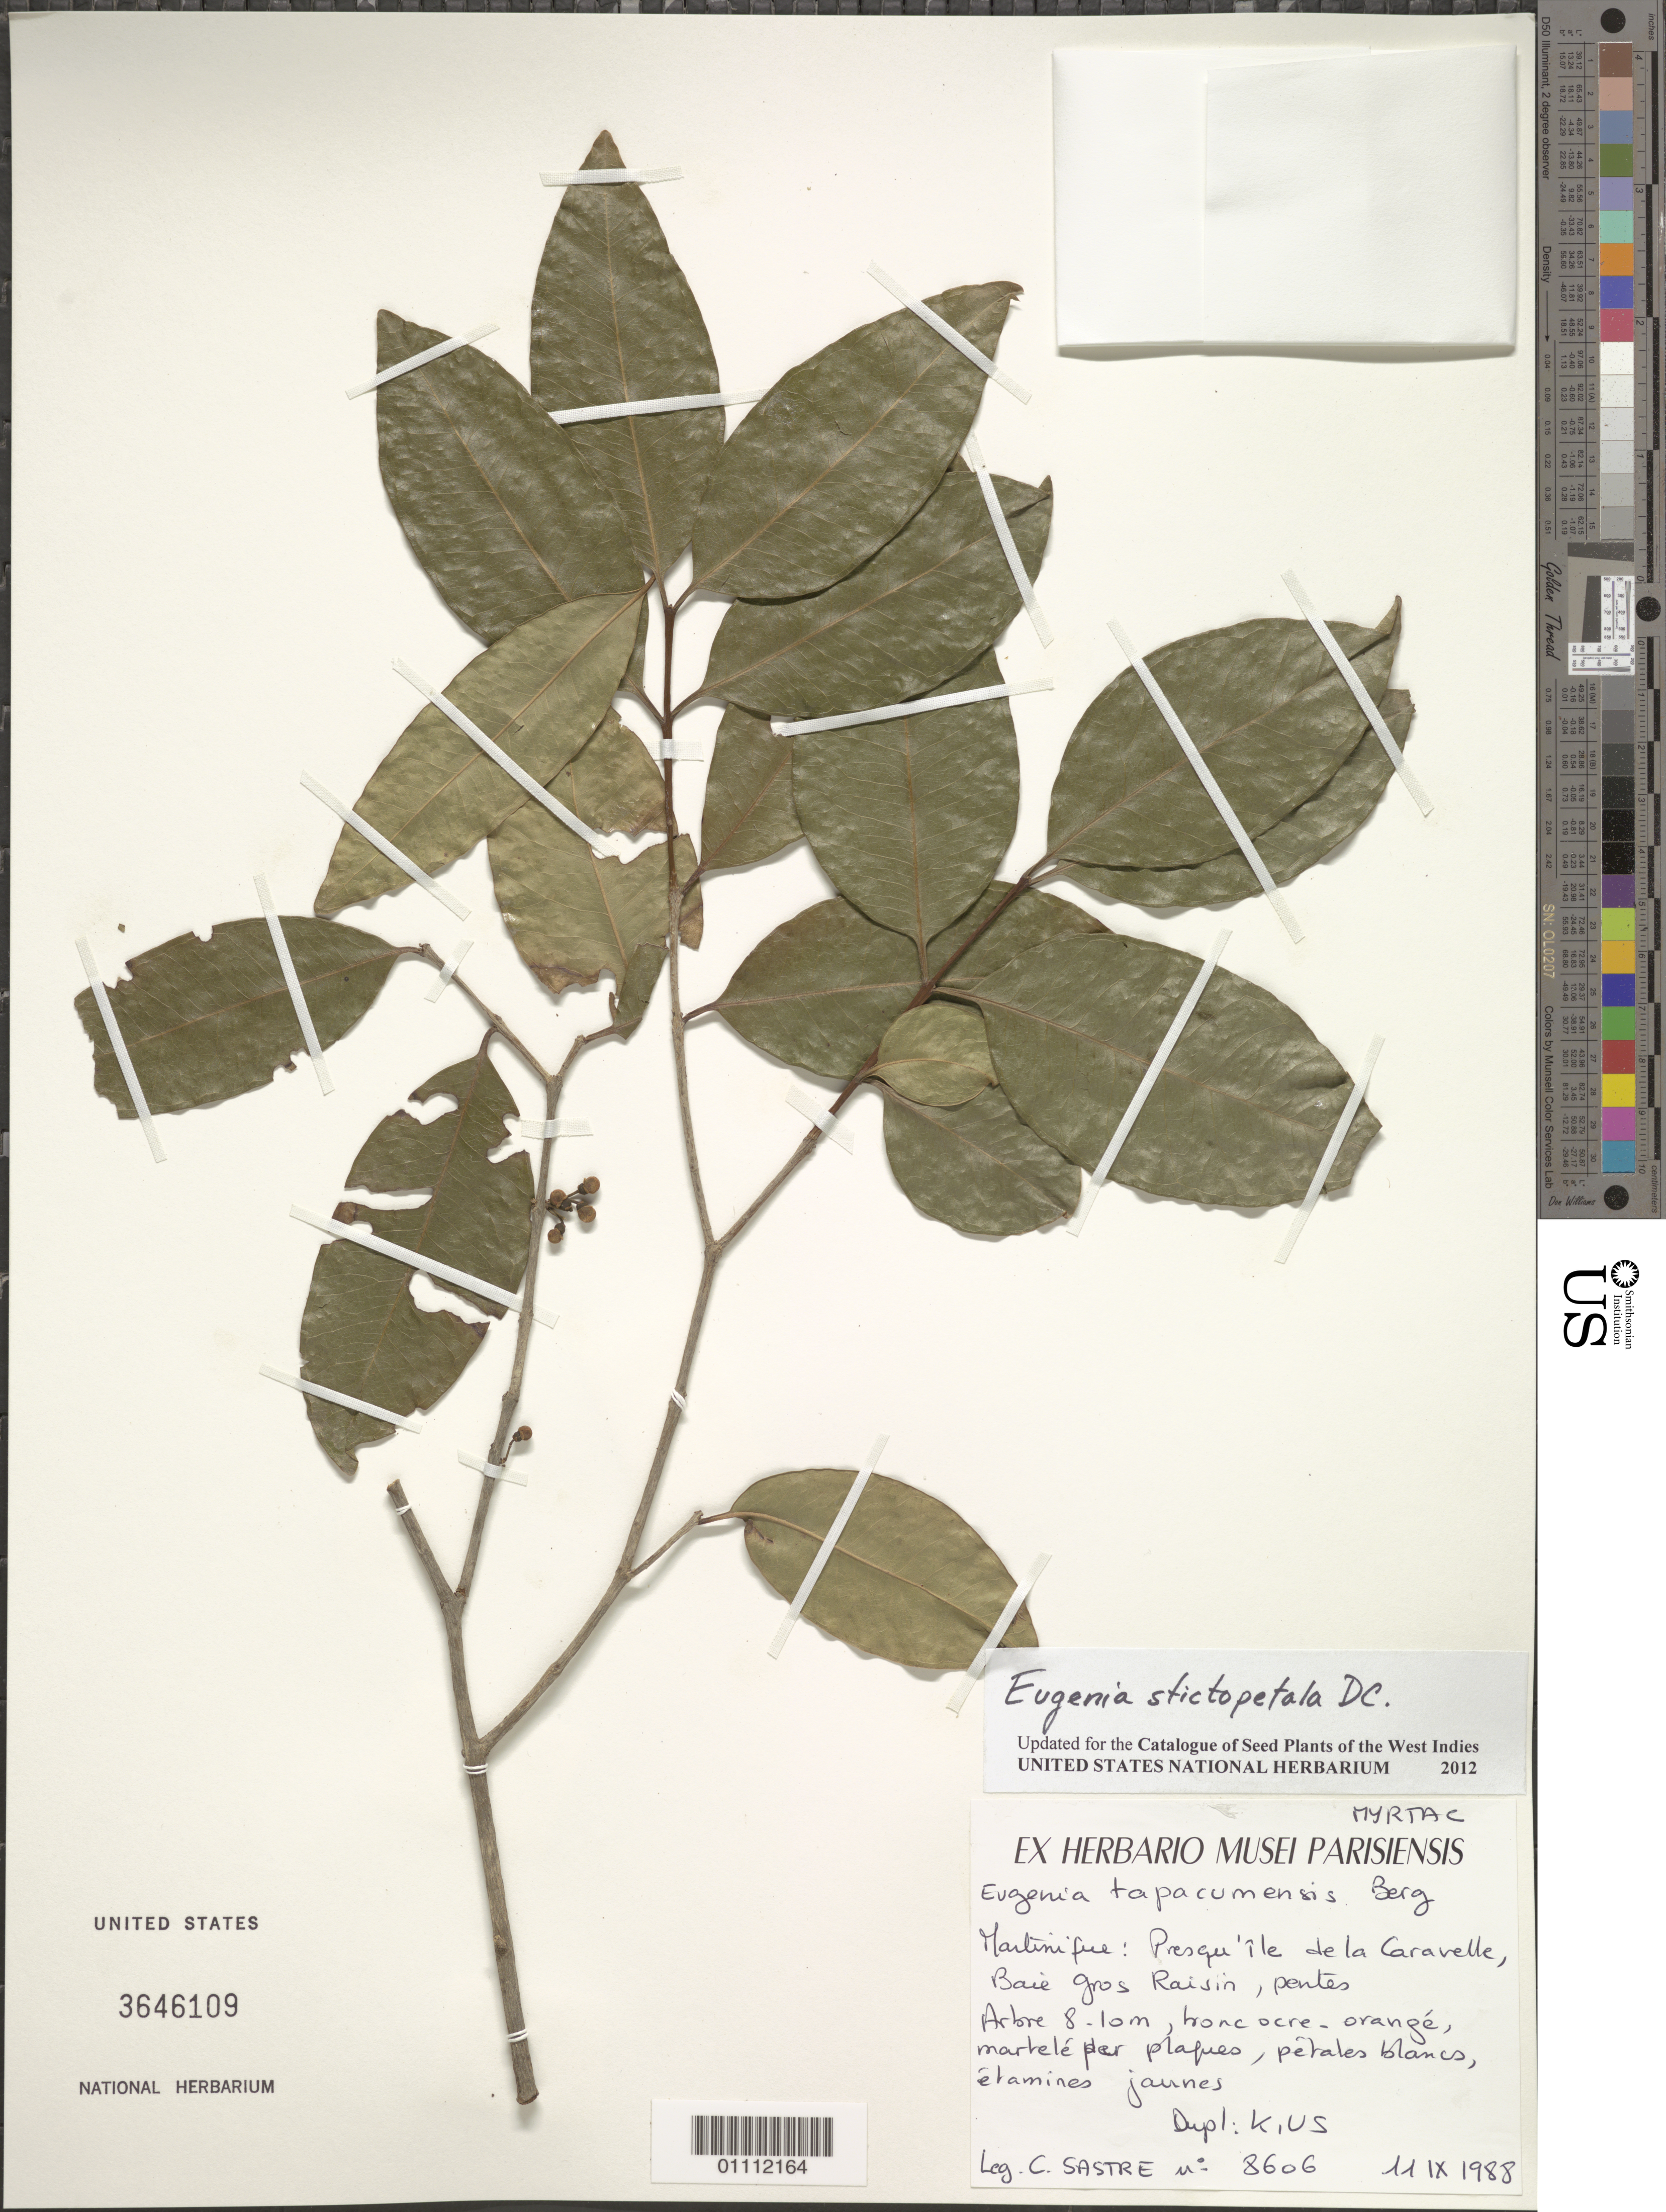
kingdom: Plantae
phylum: Tracheophyta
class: Magnoliopsida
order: Myrtales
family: Myrtaceae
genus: Eugenia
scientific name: Eugenia stictopetala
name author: DC.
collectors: C. H. L. Sastre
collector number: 8606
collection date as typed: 11 Sep 1988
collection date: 1988-09-11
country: Martinique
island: Martinique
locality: Presqu'île de la Caravelle, Baie Gros Raisin, pentes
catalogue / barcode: US 3646109